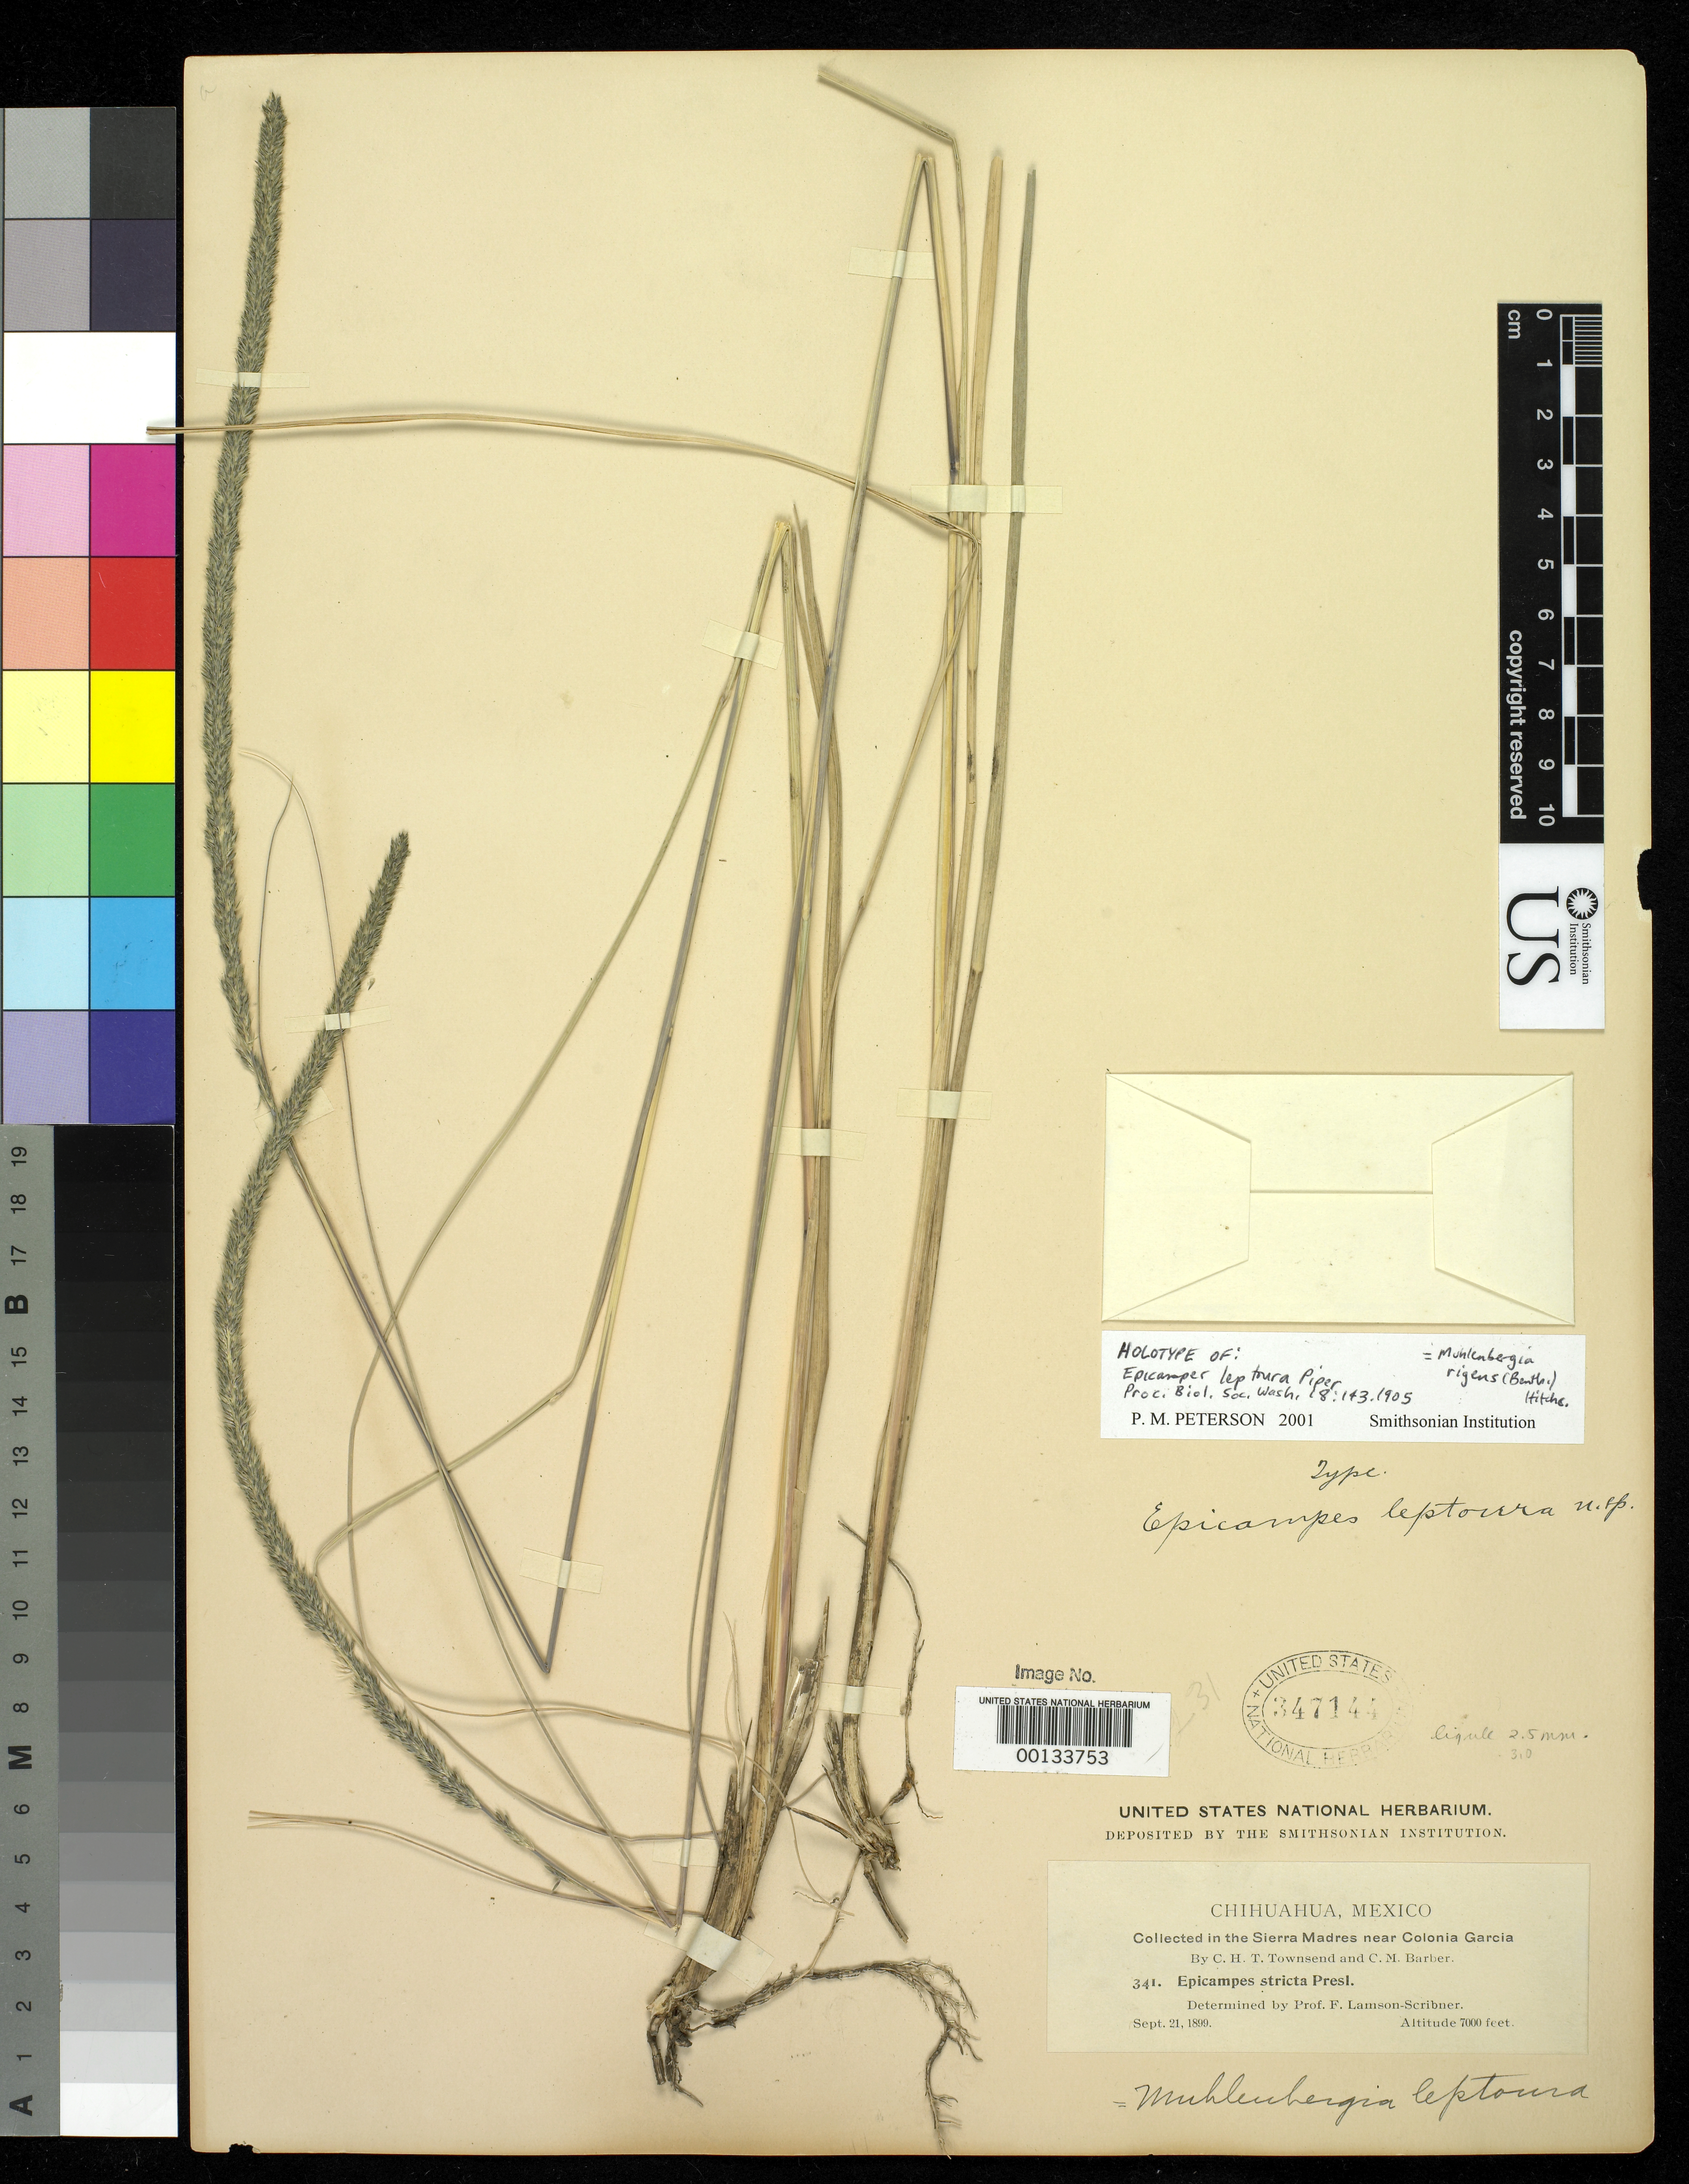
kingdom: Plantae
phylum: Tracheophyta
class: Liliopsida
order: Poales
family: Poaceae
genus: Epicampes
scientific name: Epicampes leptoura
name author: Piper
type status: Holotype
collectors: C. H. T. Townsend & C. Barber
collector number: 341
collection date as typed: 21 Sep 1899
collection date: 1899-09-21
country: Mexico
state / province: Chihuahua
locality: In Sierra Madres, near Colonial Garcia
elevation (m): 2134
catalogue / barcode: US 347144